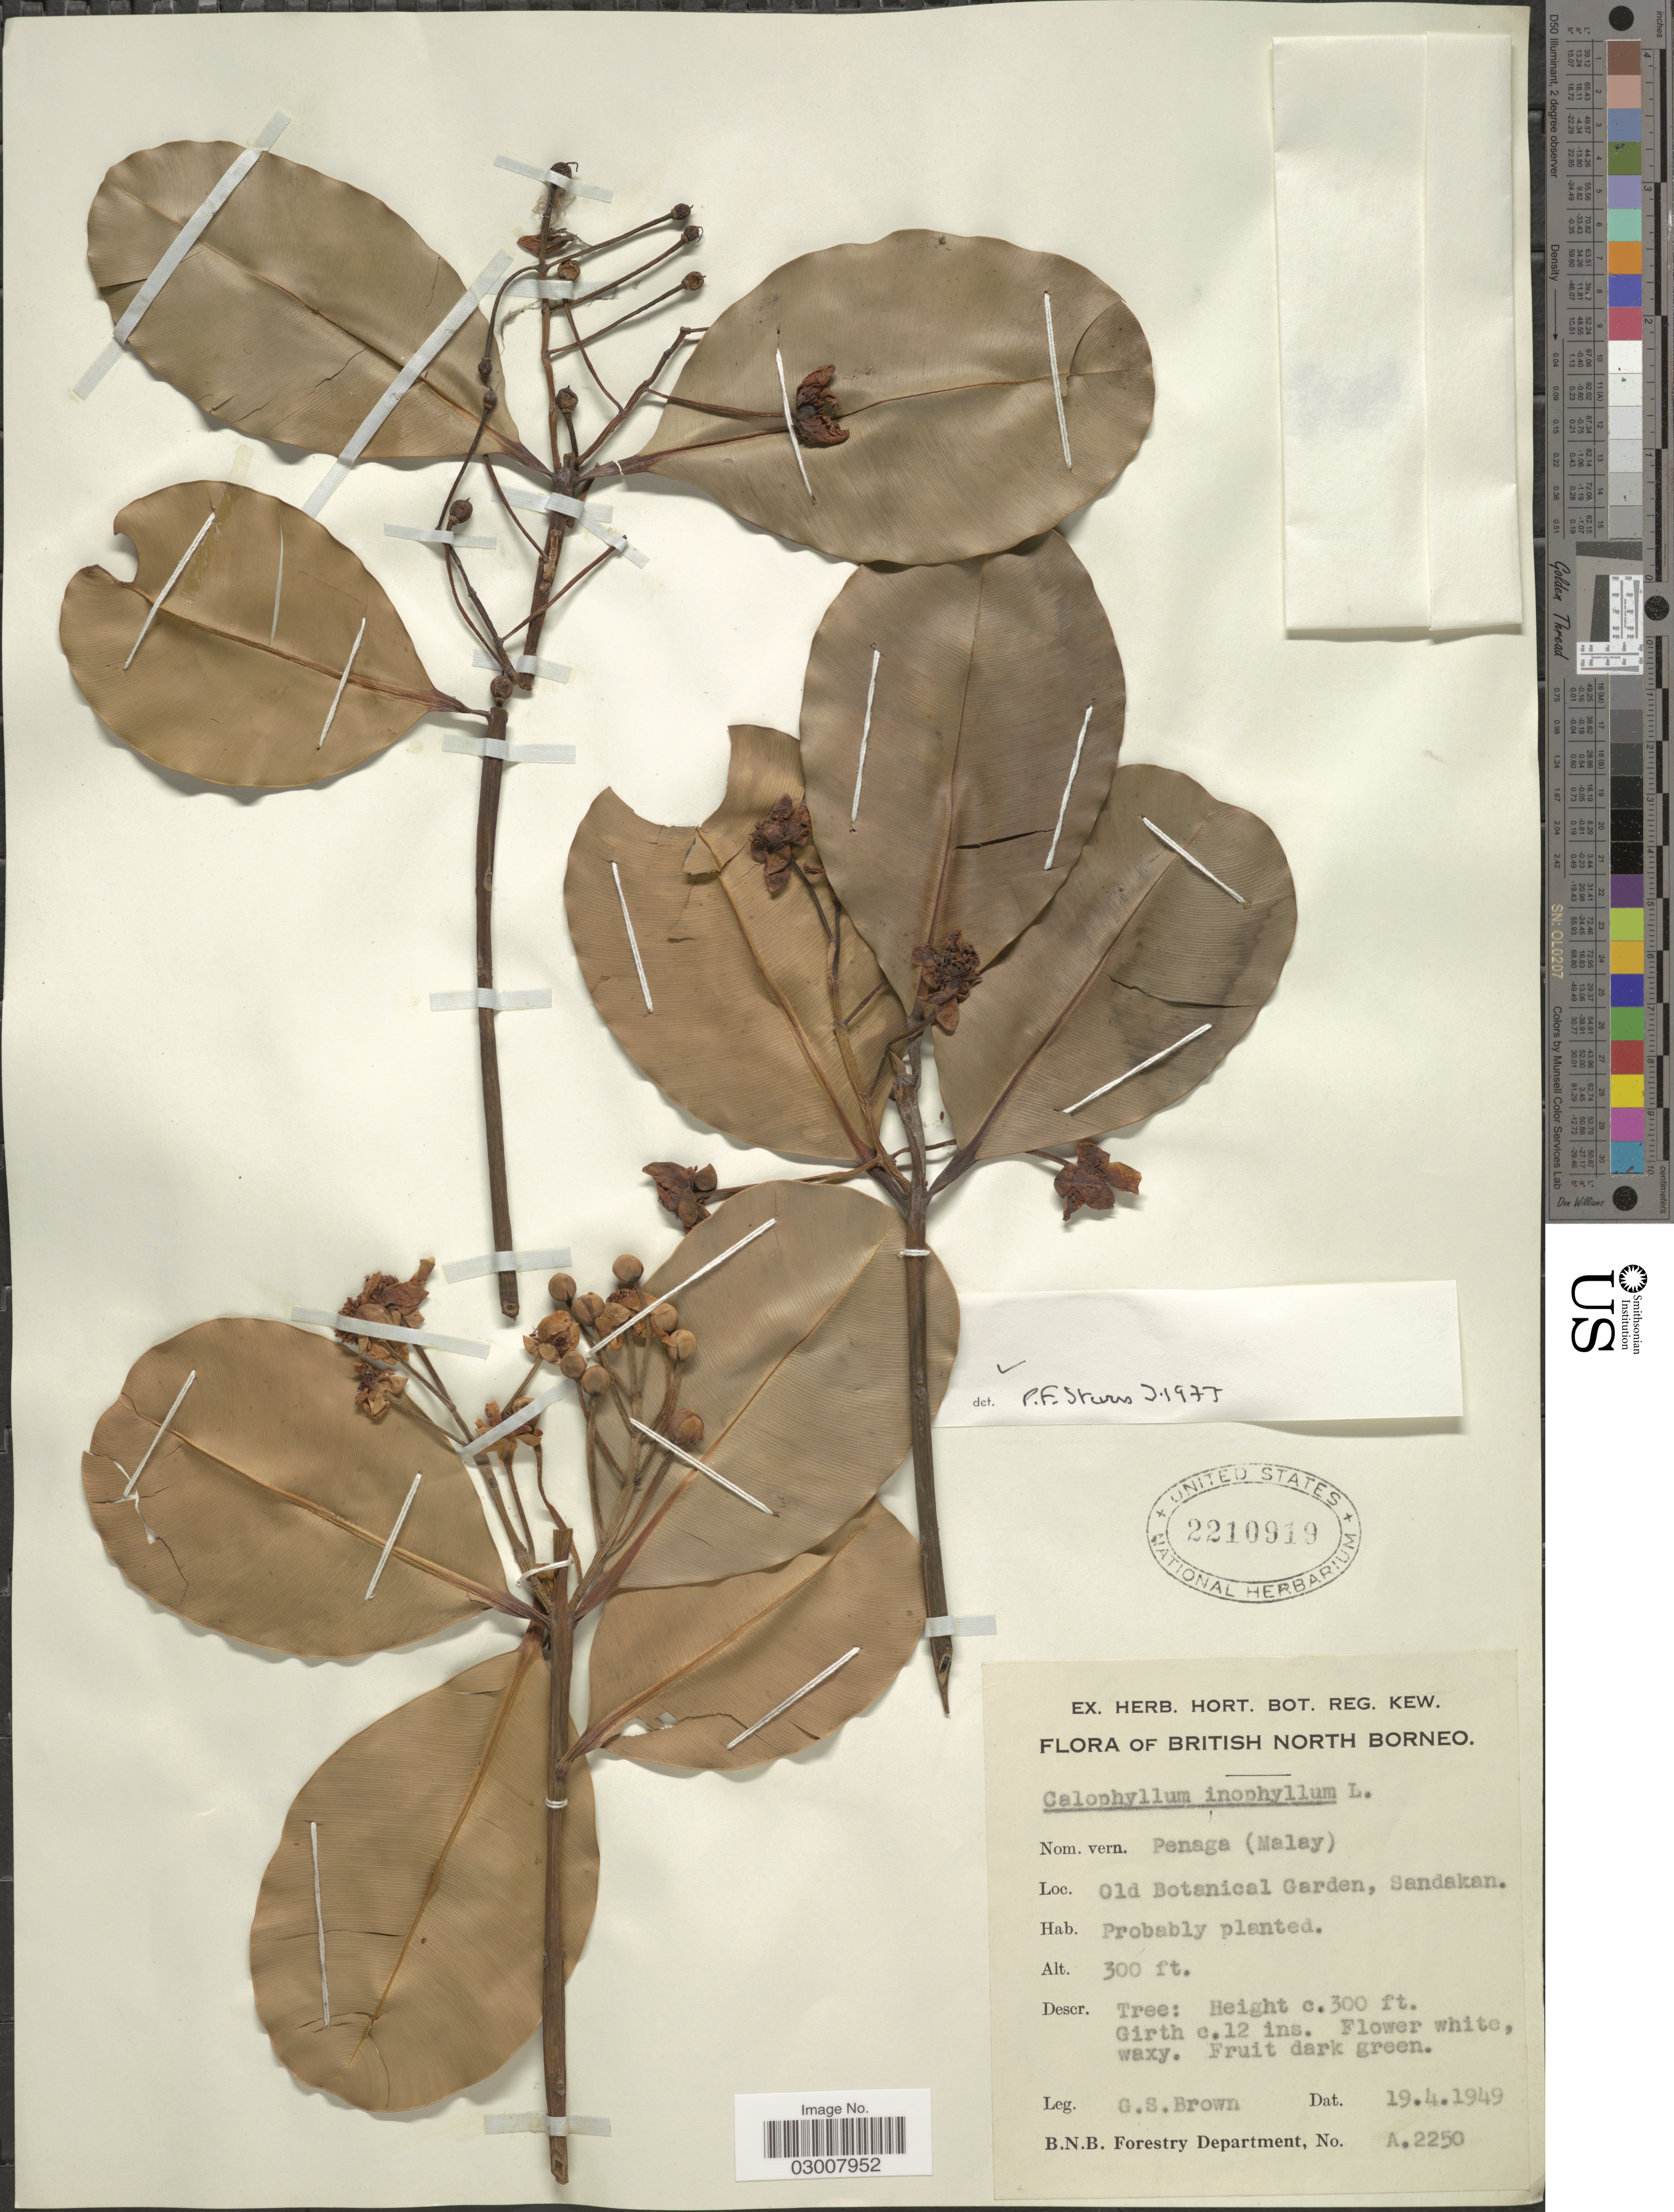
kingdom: Plantae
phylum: Tracheophyta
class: Magnoliopsida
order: Malpighiales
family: Calophyllaceae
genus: Calophyllum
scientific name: Calophyllum inophyllum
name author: L.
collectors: G. Brown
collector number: A2250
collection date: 1949-04-19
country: Malaysia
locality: British North Borneo. Old Botanical Garden, Sandakan.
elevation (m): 91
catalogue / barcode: US 2210919